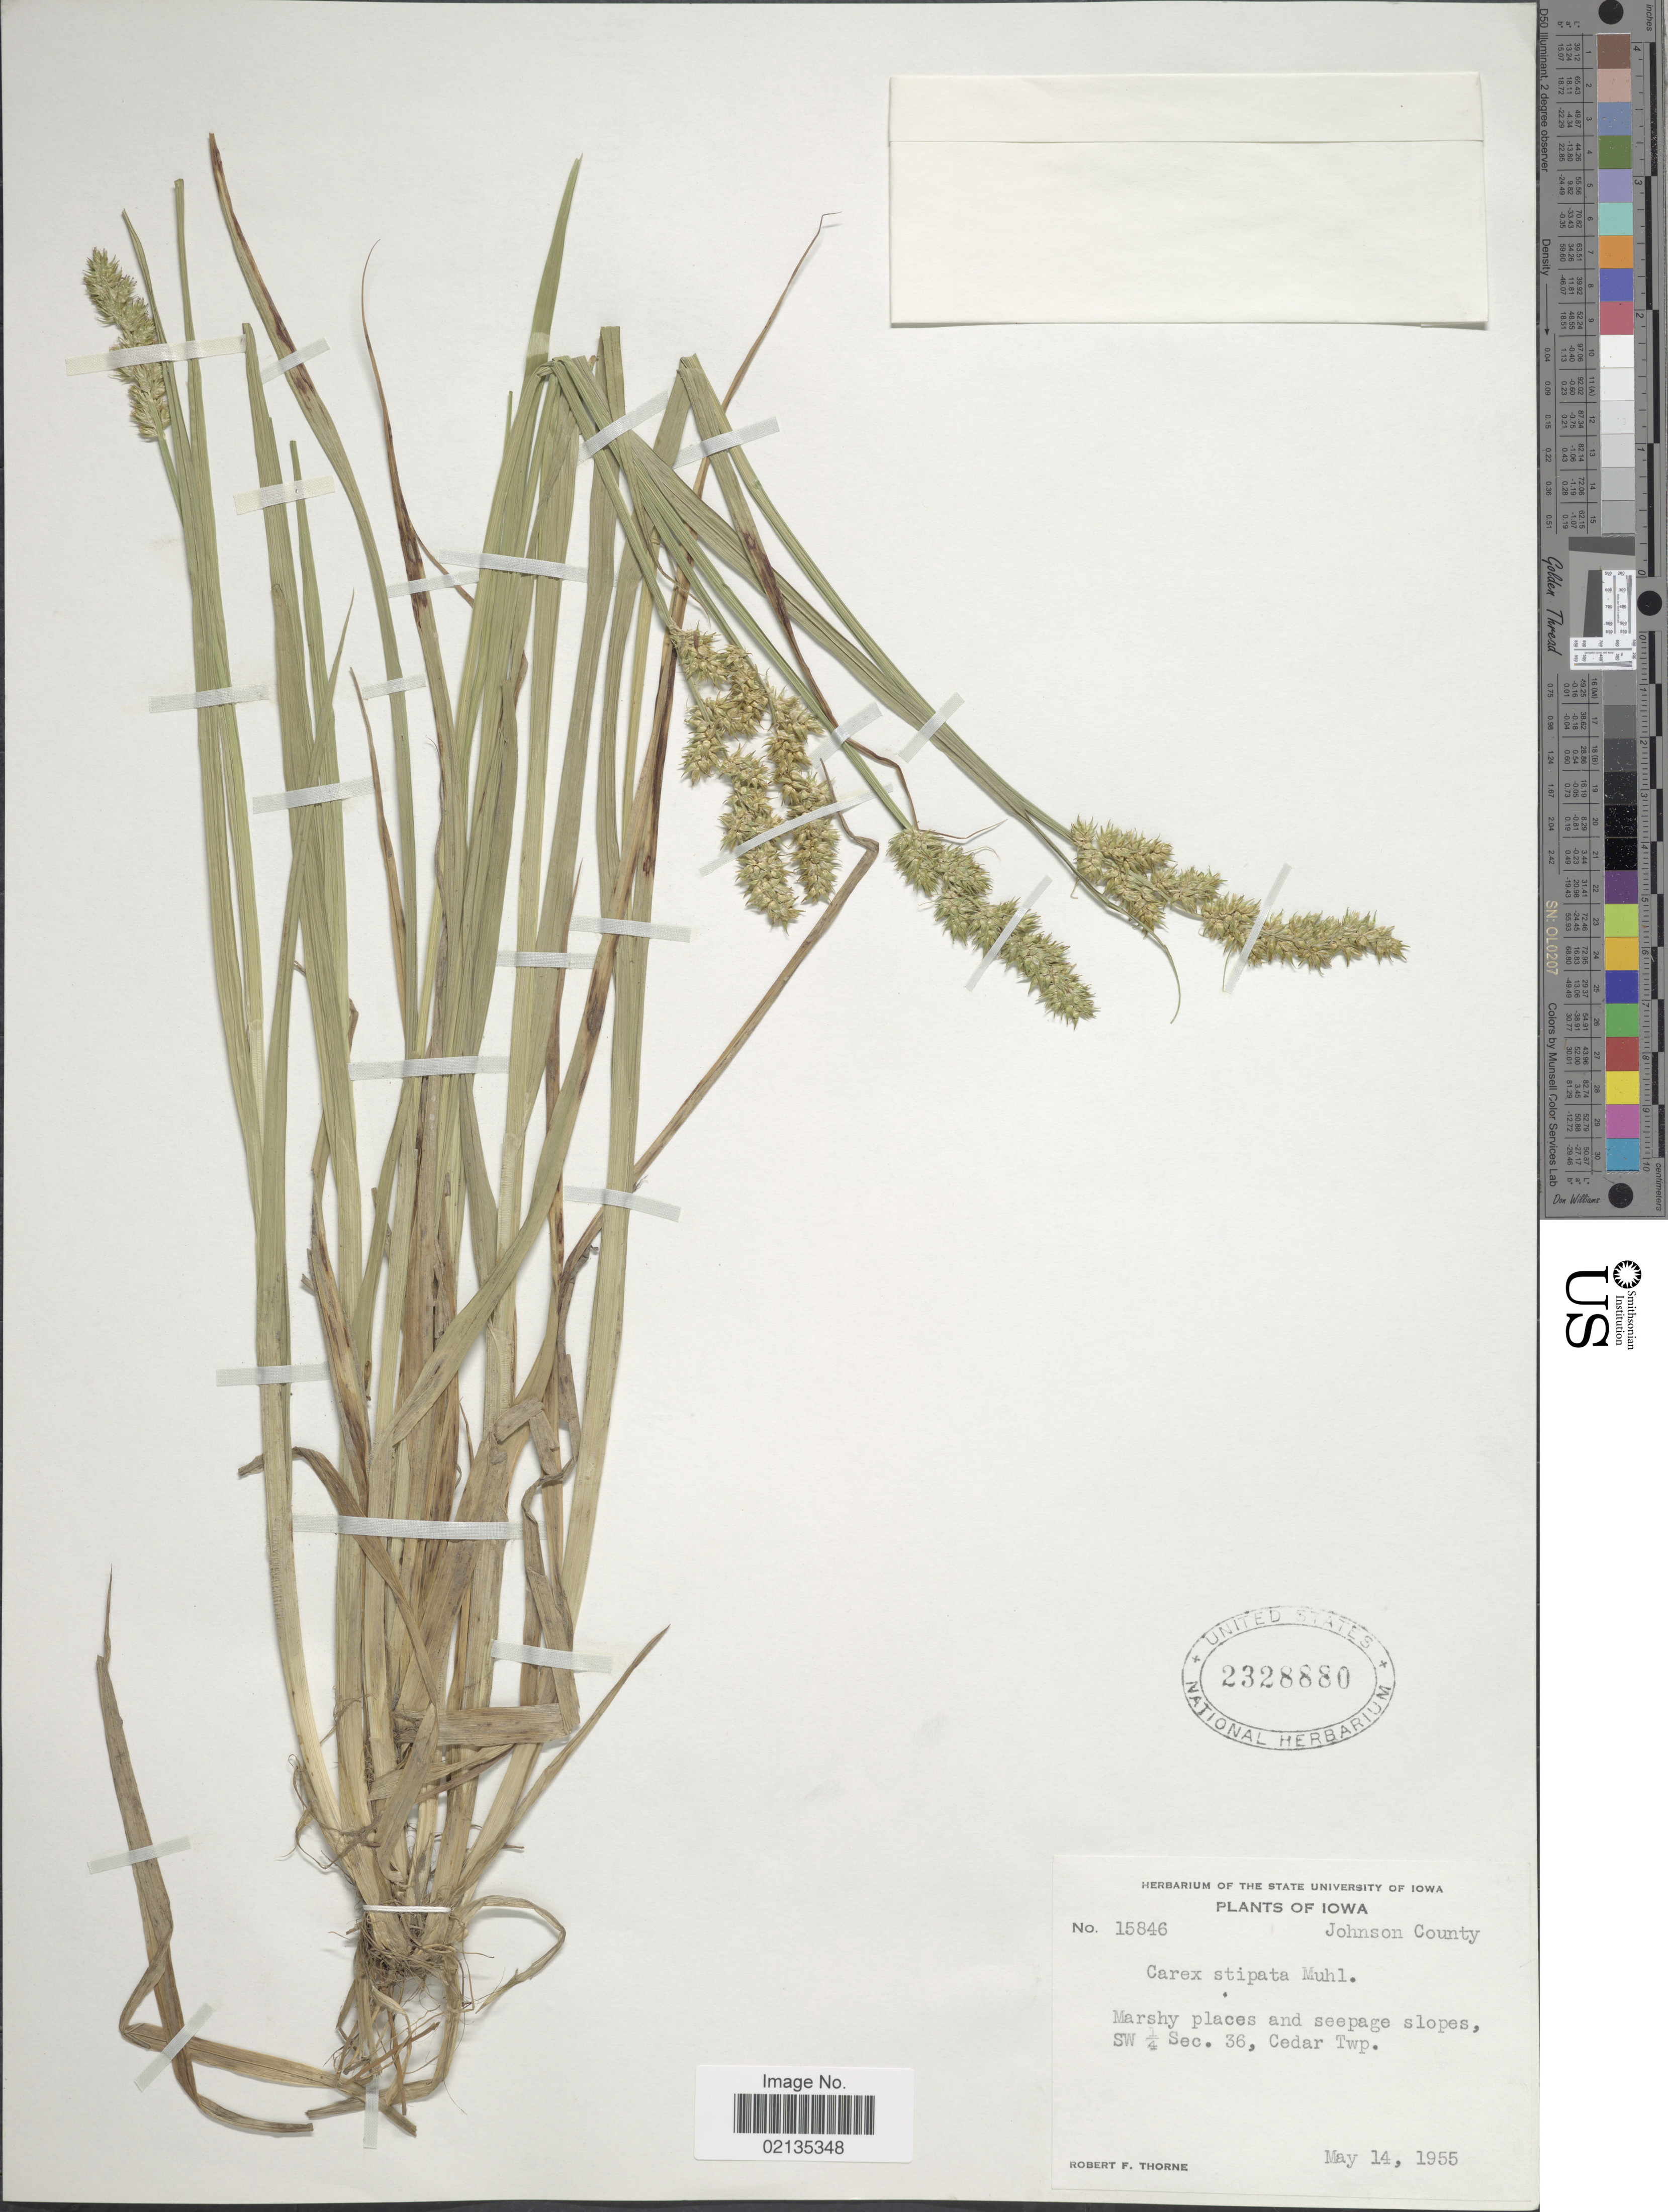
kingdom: Plantae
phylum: Tracheophyta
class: Liliopsida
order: Poales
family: Cyperaceae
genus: Carex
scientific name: Carex stipata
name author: Muhl. ex Willd.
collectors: R. F. Thorne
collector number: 15846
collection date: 1955-05-14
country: United States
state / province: Iowa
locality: Johnson County, marshy places and seepage slopes, SW 1/4 Sec. 36, Cedar Twp.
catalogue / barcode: US 2328880